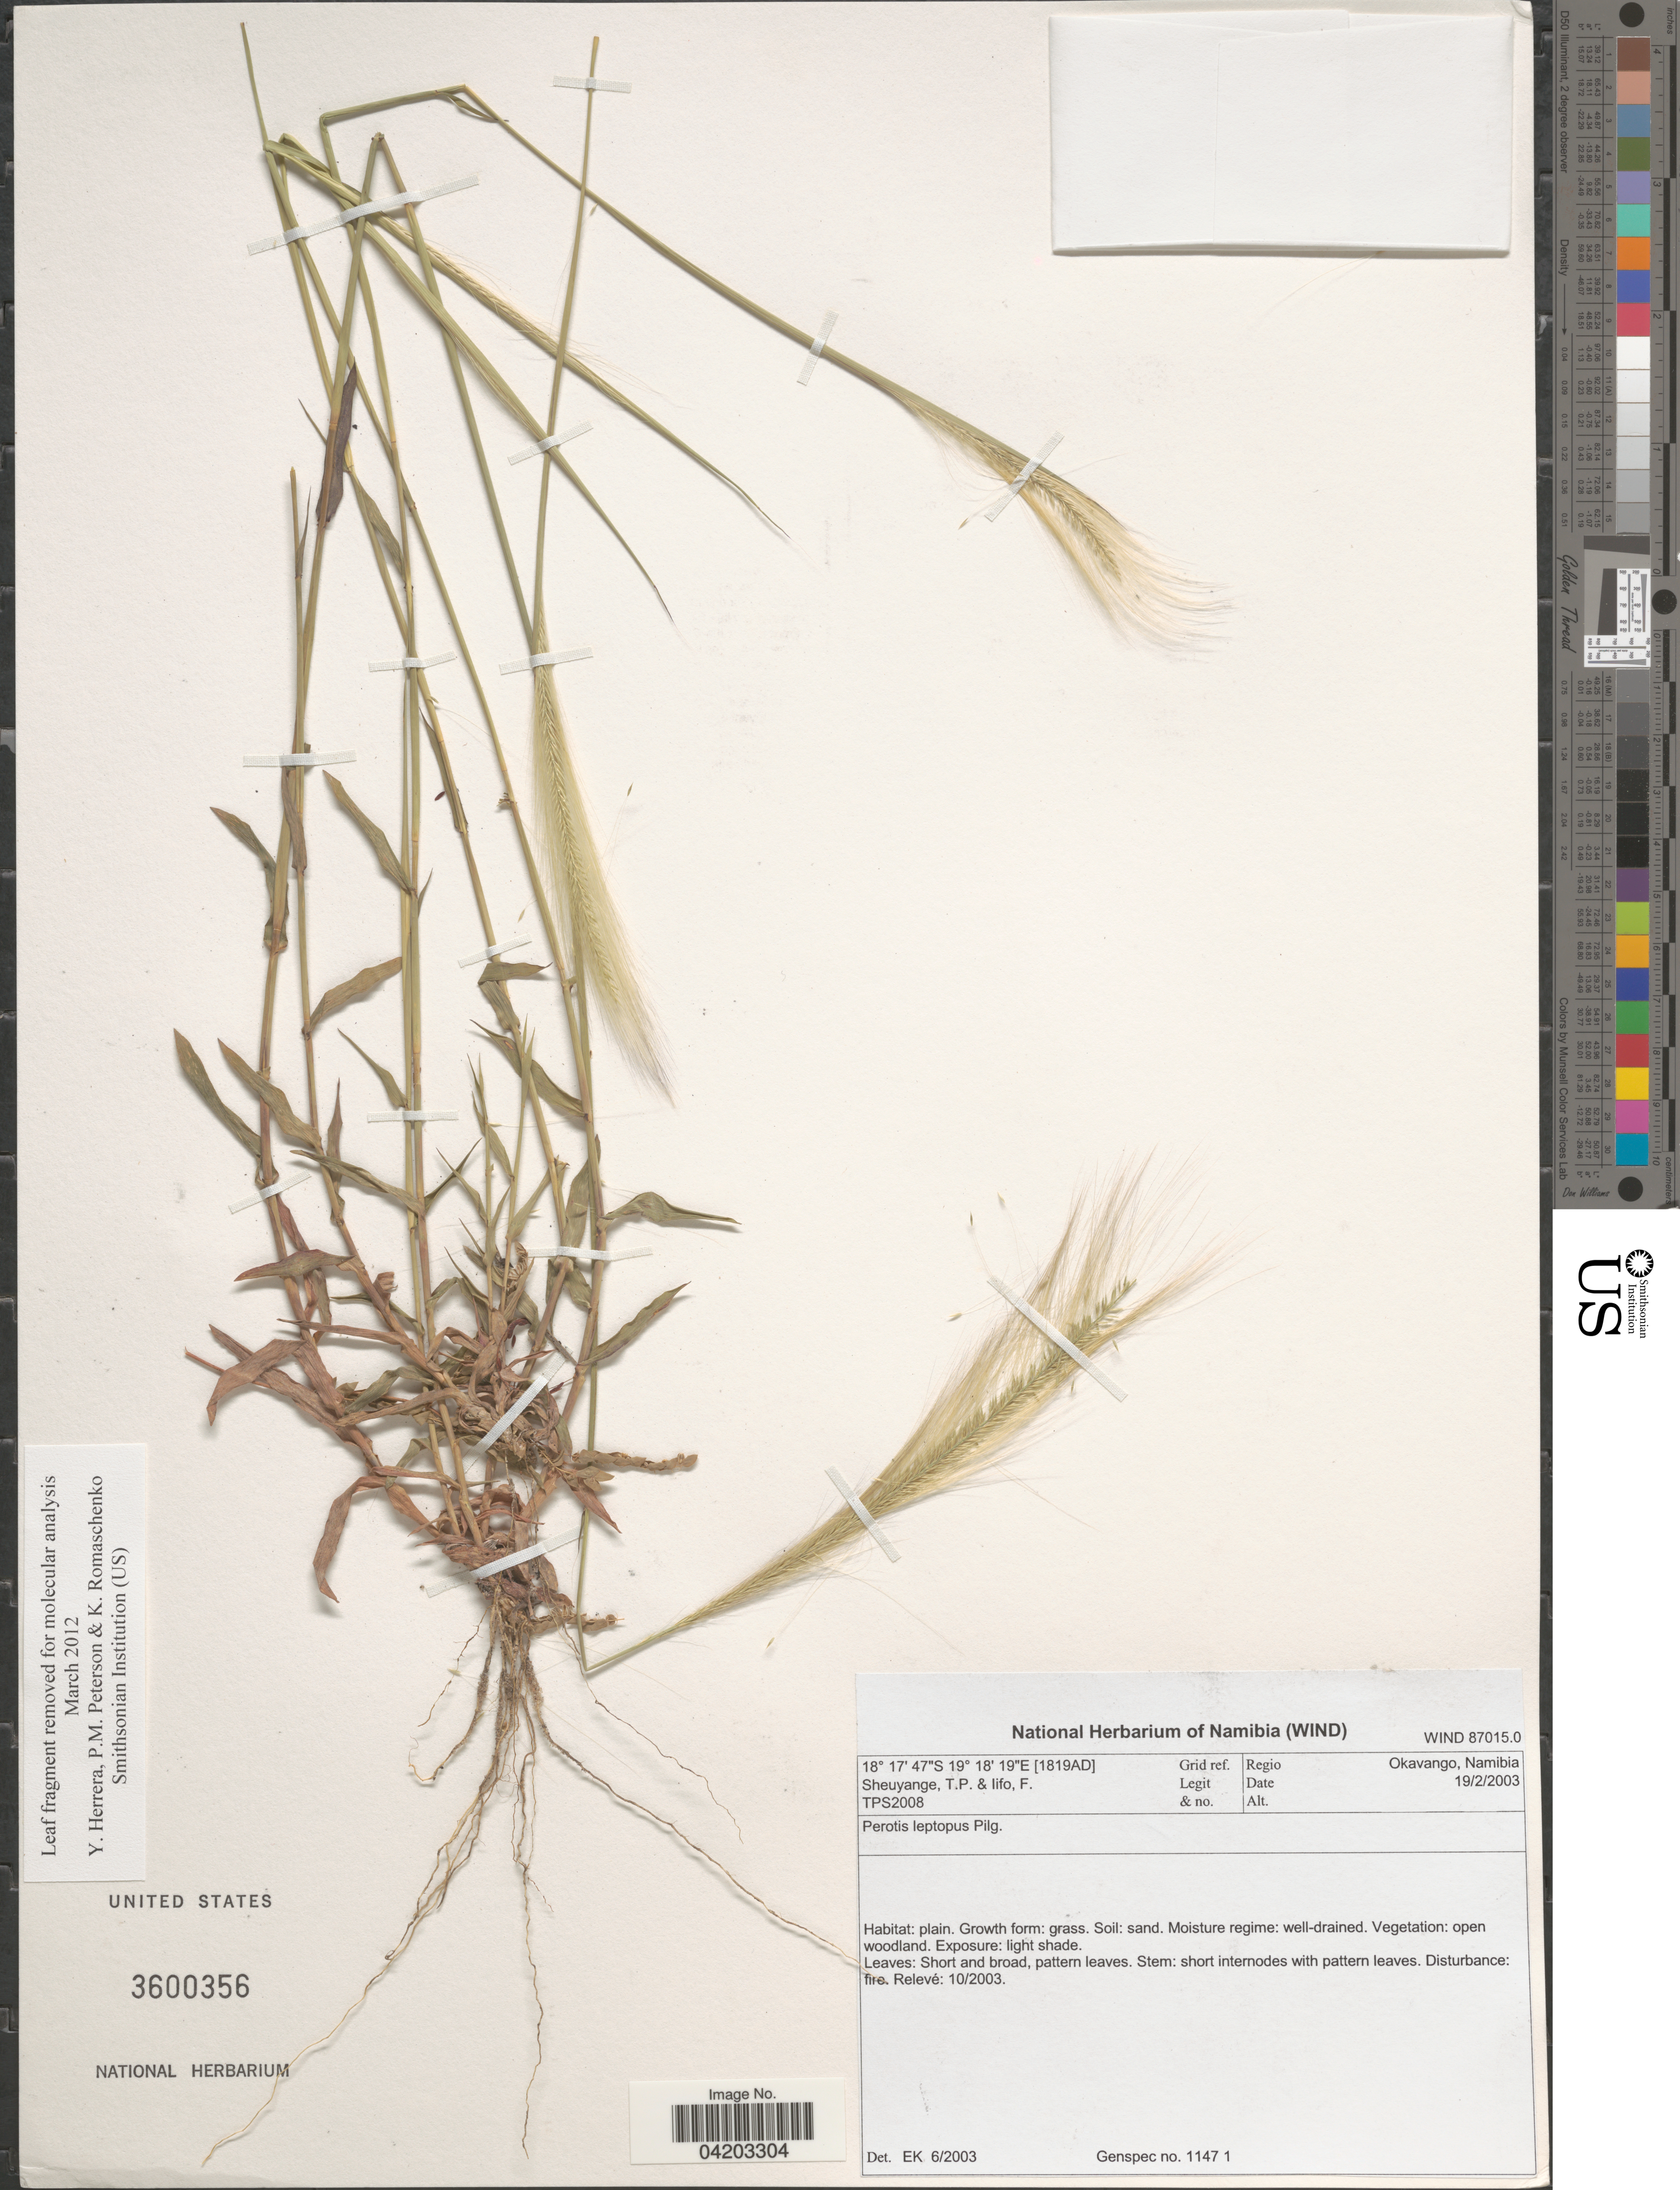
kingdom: Plantae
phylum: Tracheophyta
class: Liliopsida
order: Poales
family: Poaceae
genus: Perotis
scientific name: Perotis leptopus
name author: Pilg.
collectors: T. Sheuyange & F. Lifo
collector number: TPS2008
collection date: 2003-02-19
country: Namibia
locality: Grid ref. [1819AD]. Regio Okavango.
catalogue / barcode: US 3600356